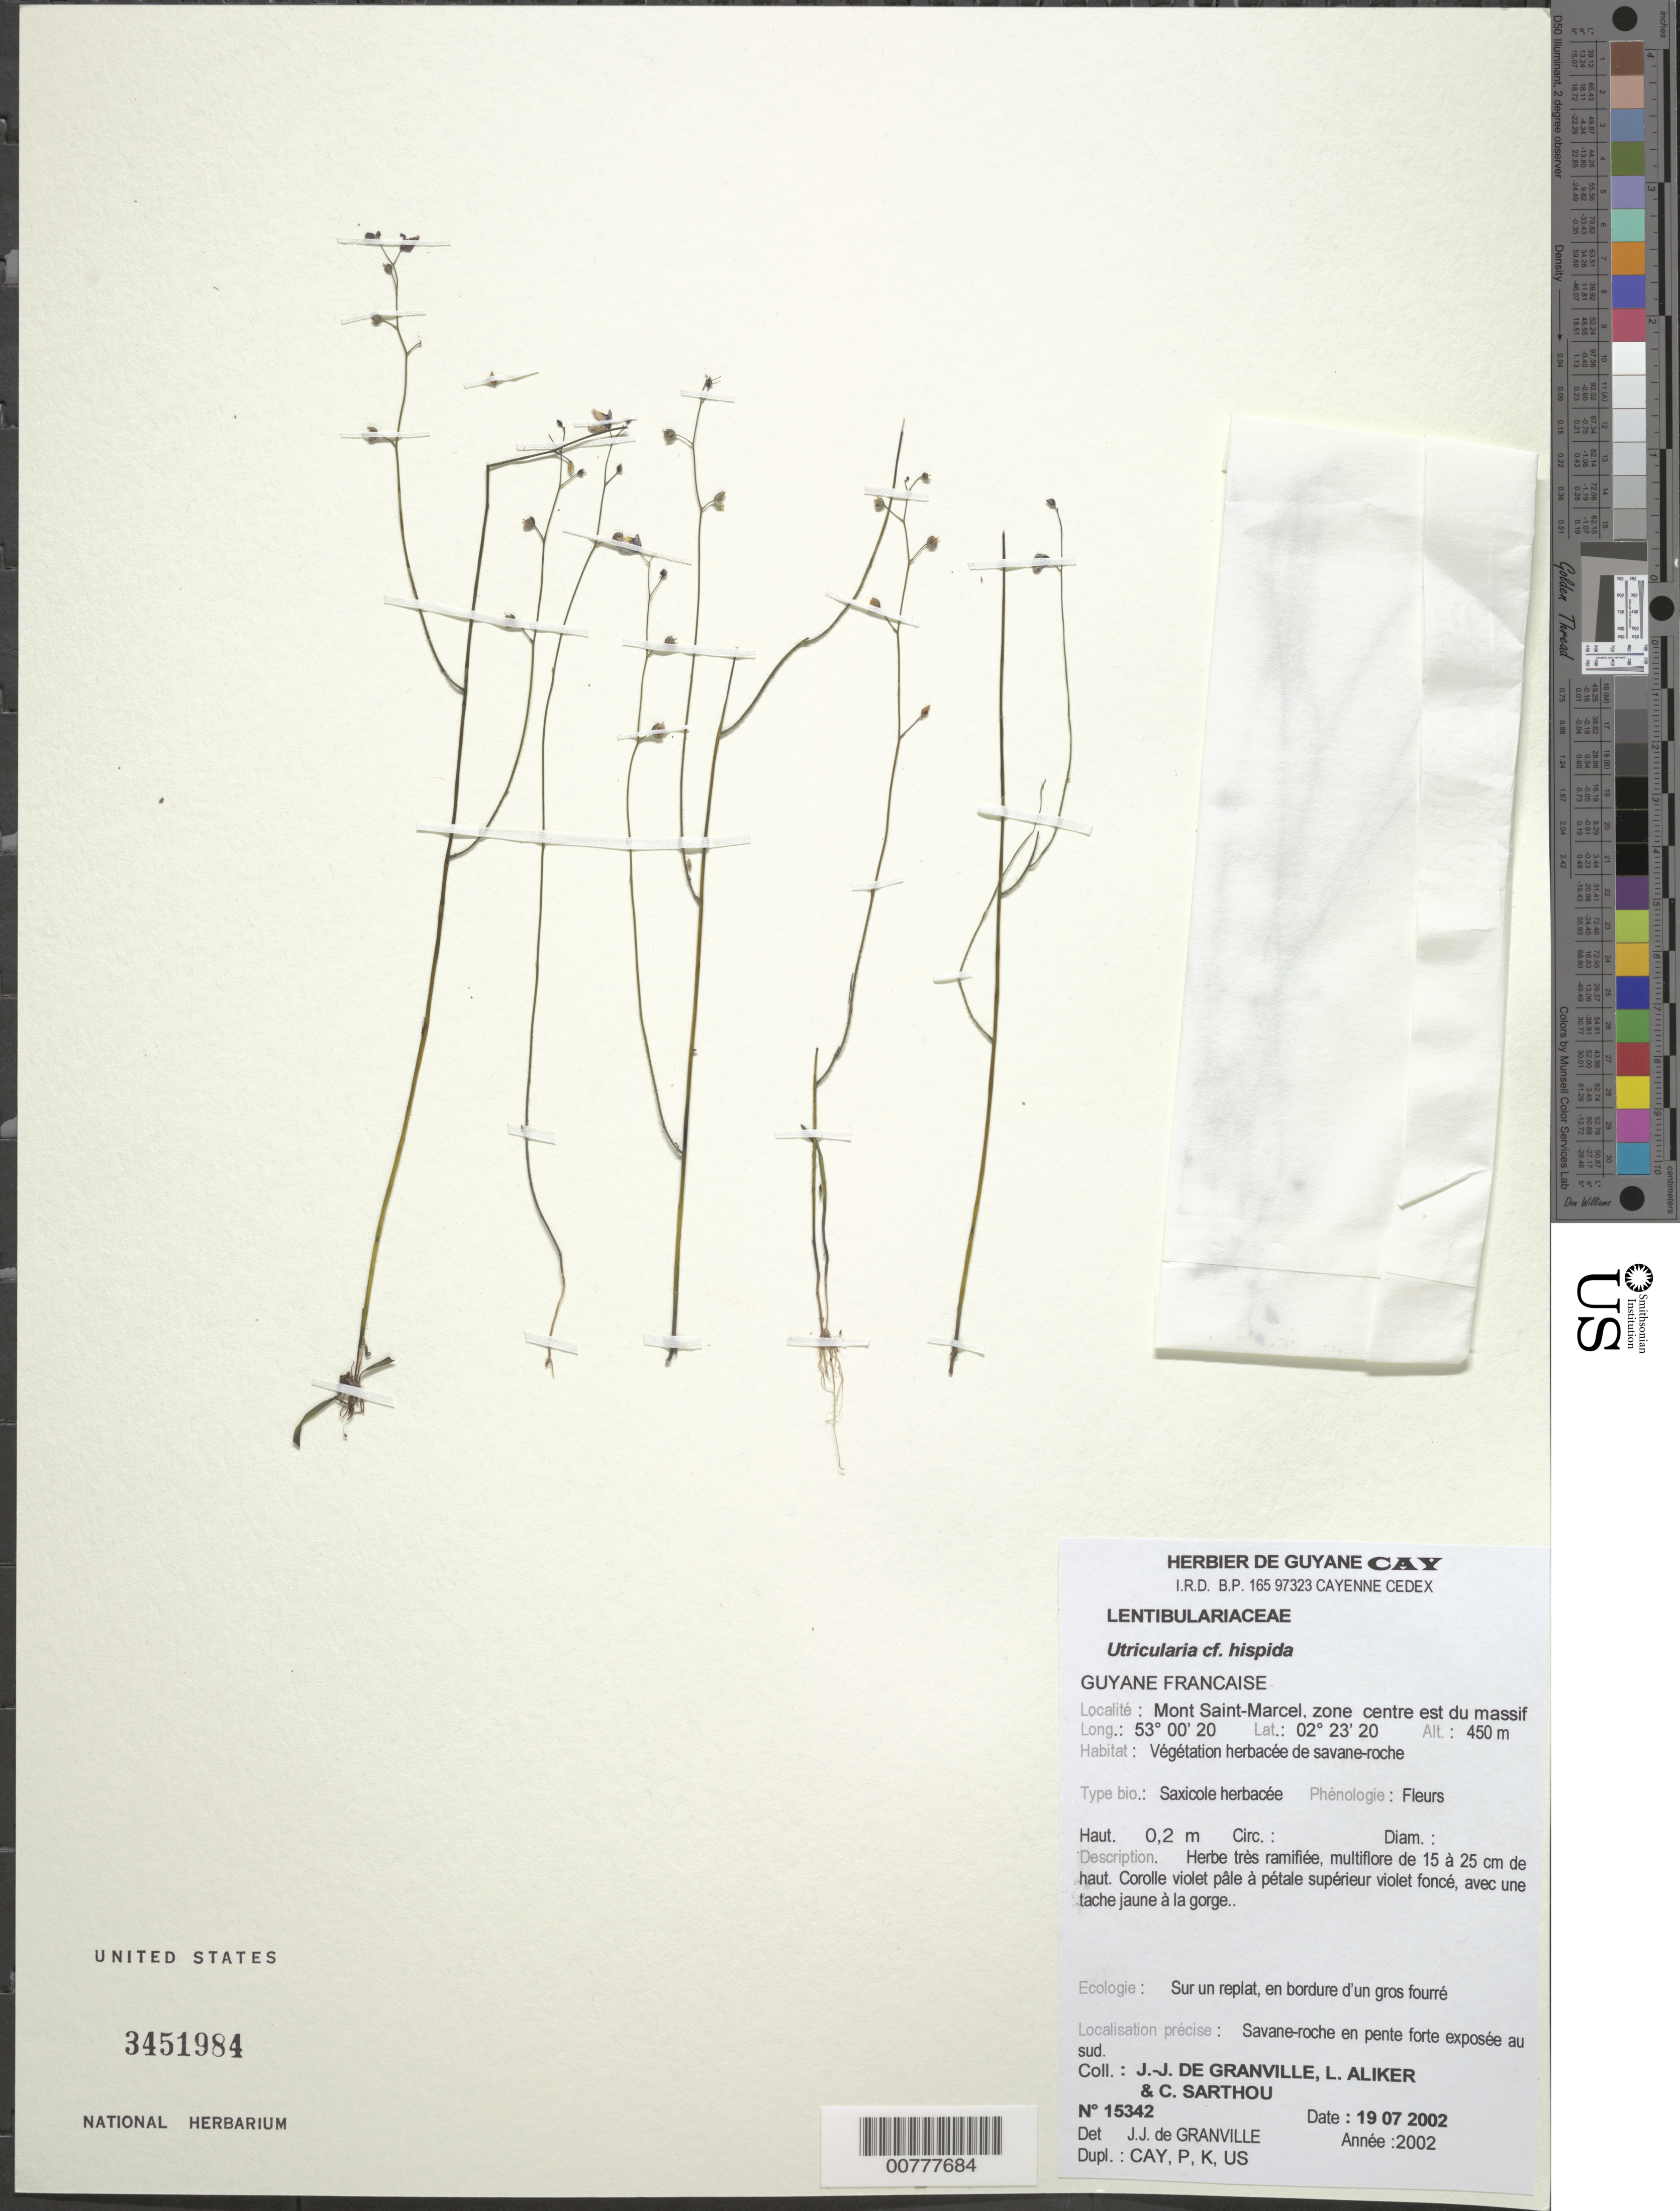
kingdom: Plantae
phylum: Tracheophyta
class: Magnoliopsida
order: Lamiales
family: Lentibulariaceae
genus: Utricularia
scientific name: Utricularia hispida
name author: Lam.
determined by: Granville, J. J. de, (CAY), Institut de Recherche pour le Developpement (IRD) (FRENCH GUIANA)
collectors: J.-J. de Granville, L. Aliker & C. Sarthou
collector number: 15342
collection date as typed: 19-Jul-02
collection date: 2002-07-19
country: French Guiana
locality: Mont Saint-Marcel, zone Centre-Est du massif, Bassin de l'Yaloupi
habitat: Vegetation herbacée de savane roche, savane-roche en pente forte exposee au sud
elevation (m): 350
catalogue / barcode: US 3451984